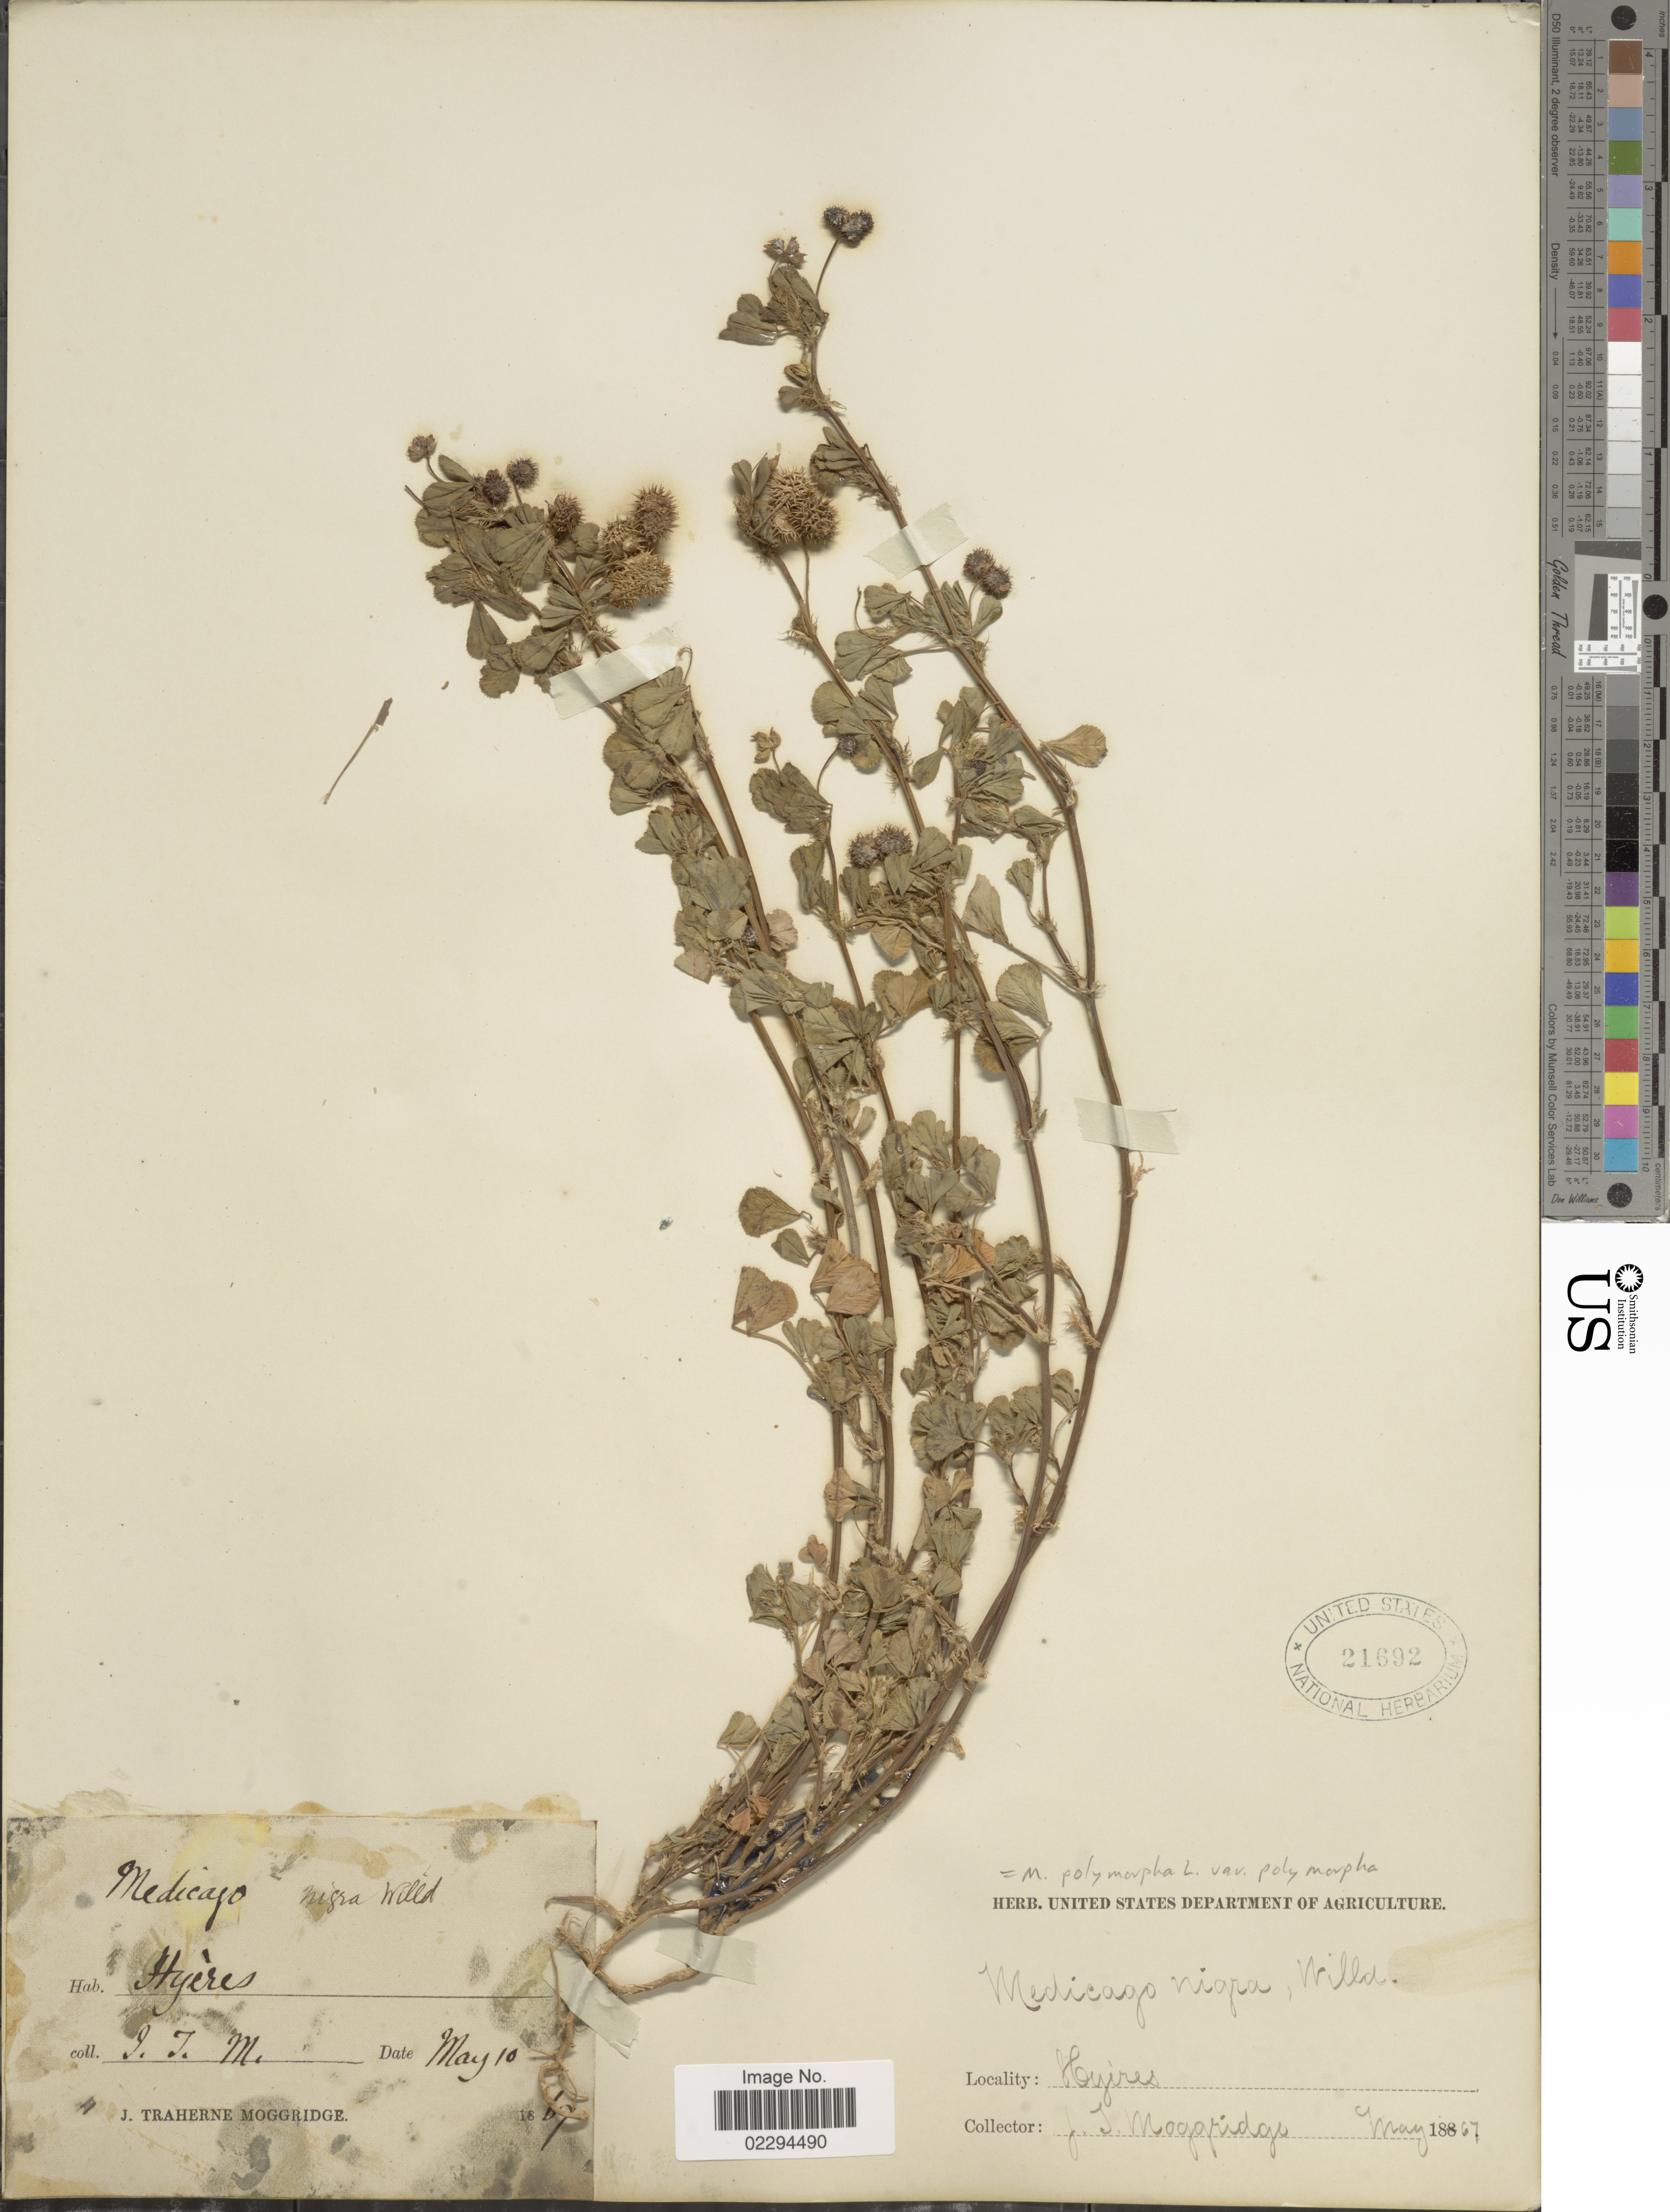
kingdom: Plantae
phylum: Tracheophyta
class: Magnoliopsida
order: Fabales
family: Fabaceae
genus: Medicago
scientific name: Medicago polymorpha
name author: L.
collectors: J. T. Moggridge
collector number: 4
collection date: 1867-05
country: France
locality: Hyères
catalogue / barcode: US 21692